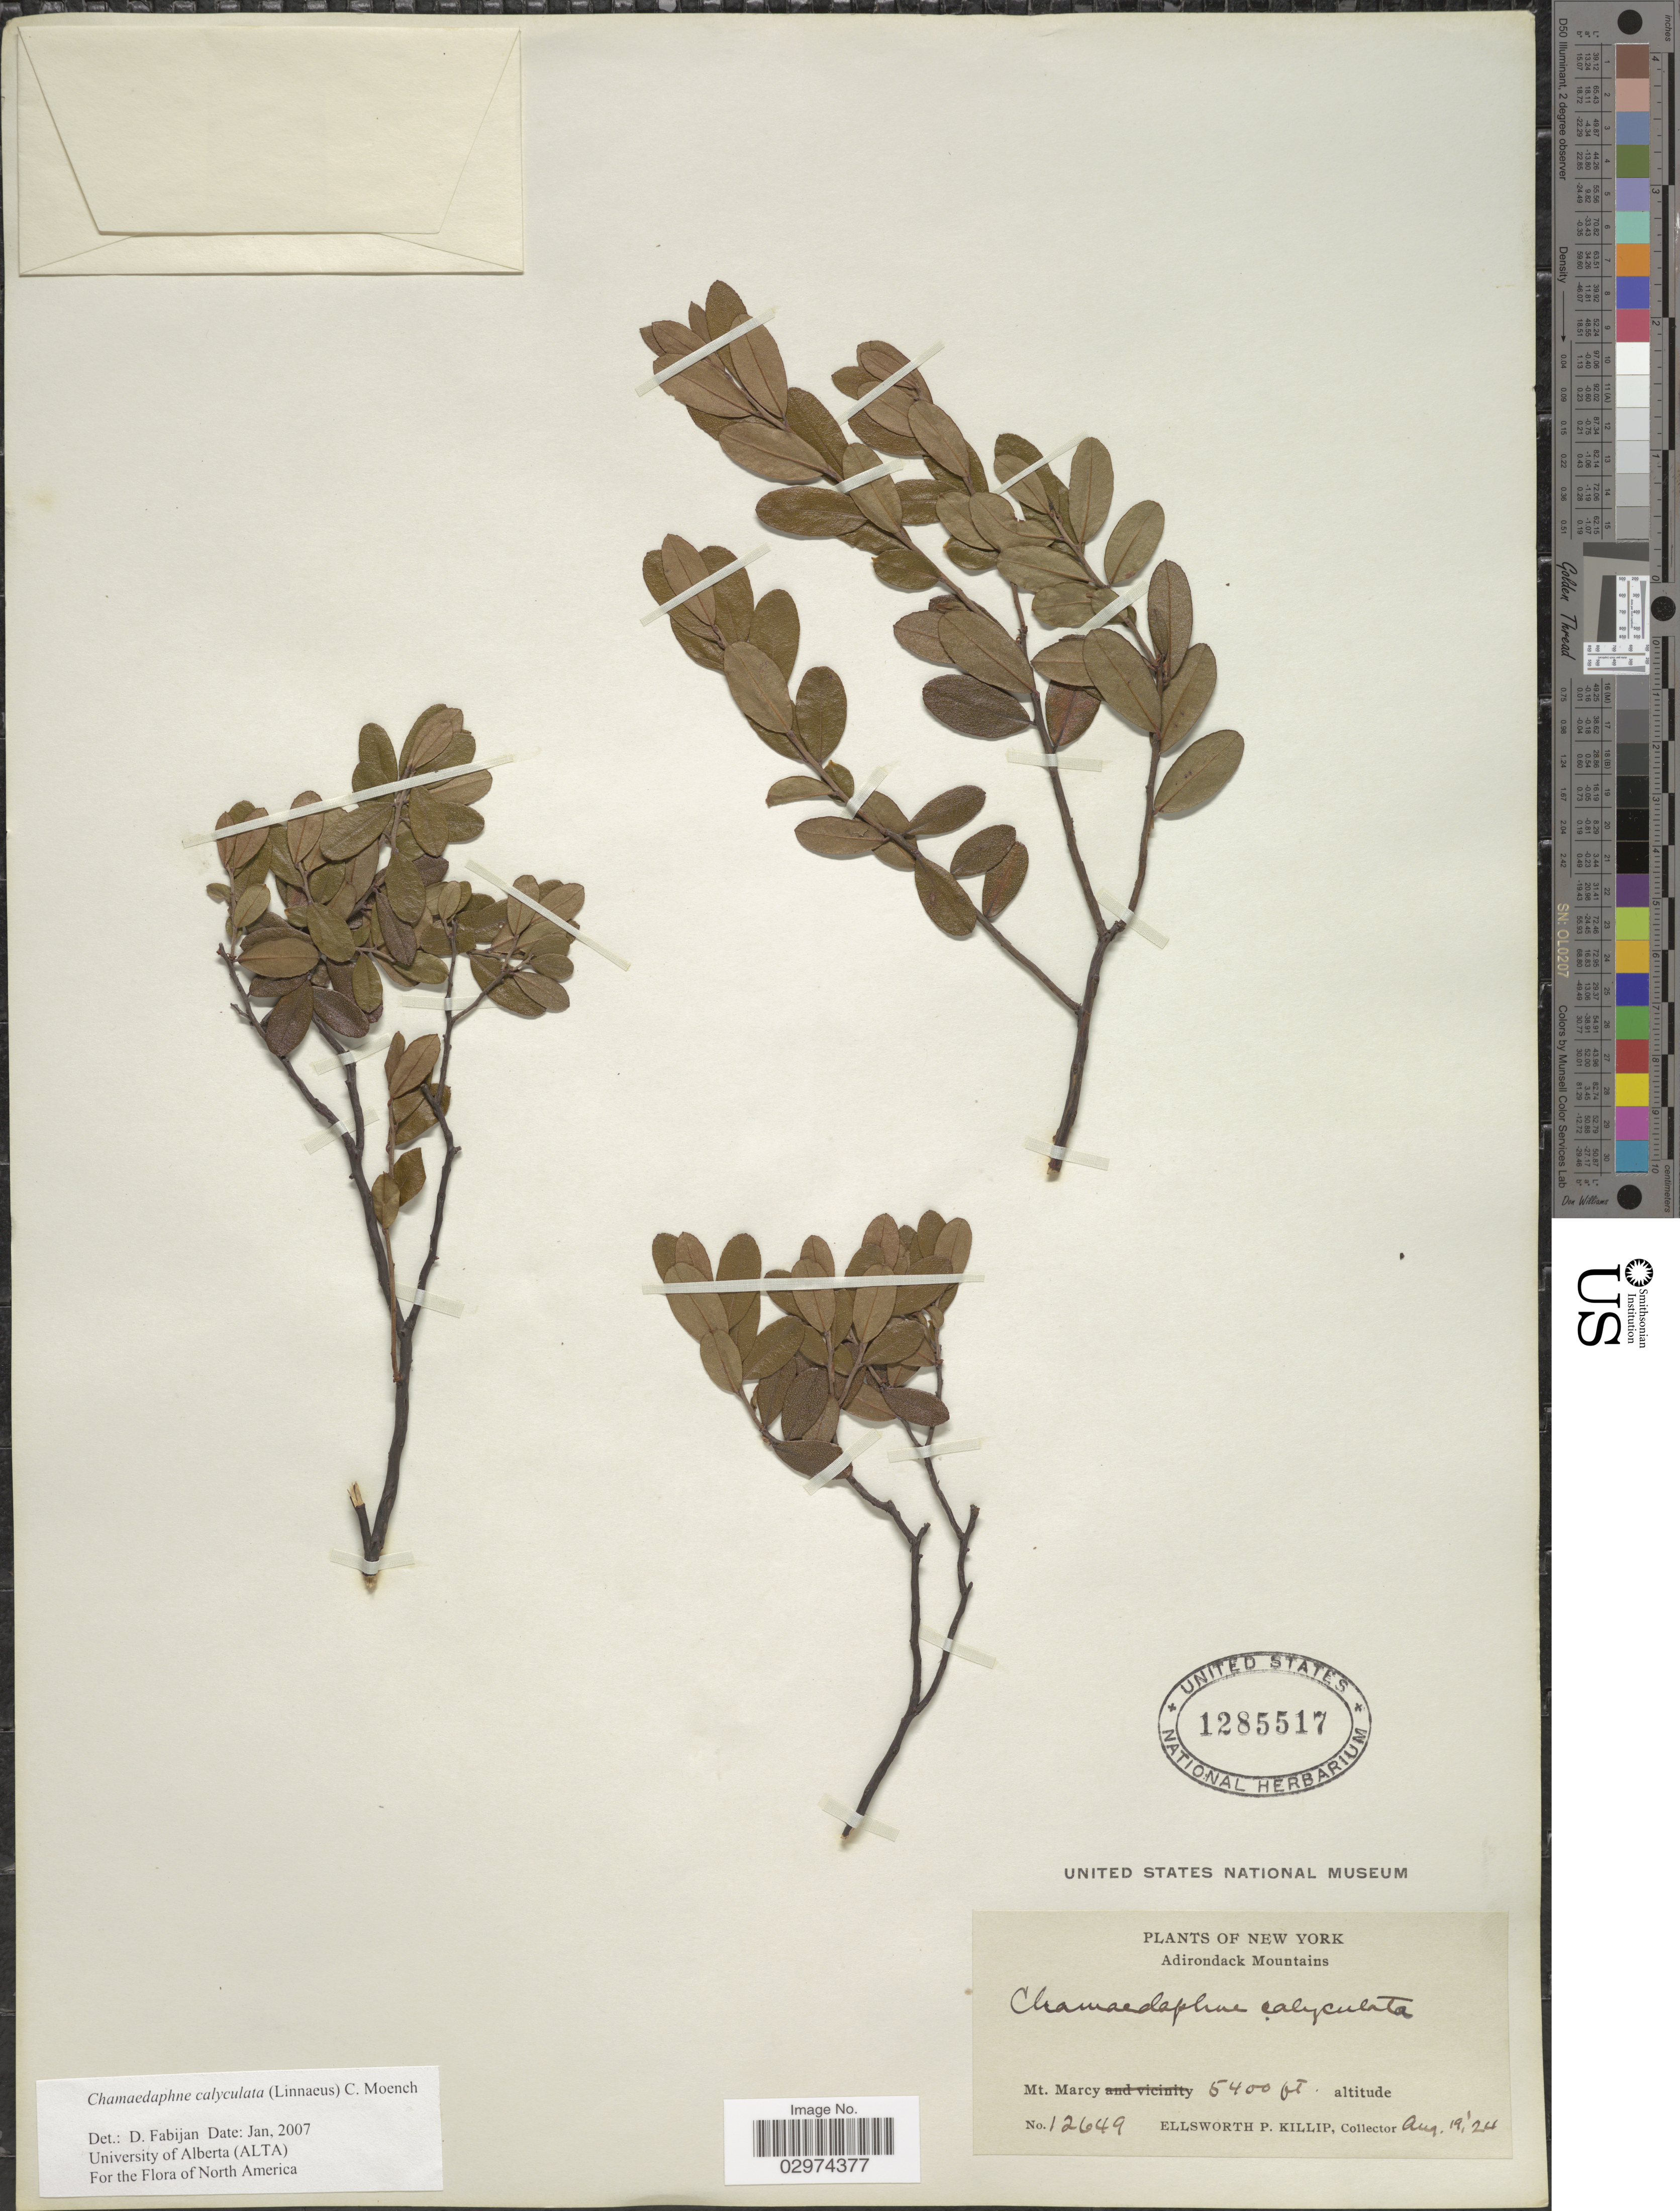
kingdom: Plantae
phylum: Tracheophyta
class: Magnoliopsida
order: Ericales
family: Ericaceae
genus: Chamaedaphne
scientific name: Chamaedaphne calyculata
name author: (L.) Moench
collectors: E. P. Killip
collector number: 12649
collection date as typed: Transcribed d/m/y: 19/8/24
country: United States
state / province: New York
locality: Adirondack Mountains. Mt. Marcy.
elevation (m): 1646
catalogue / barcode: US 1285517